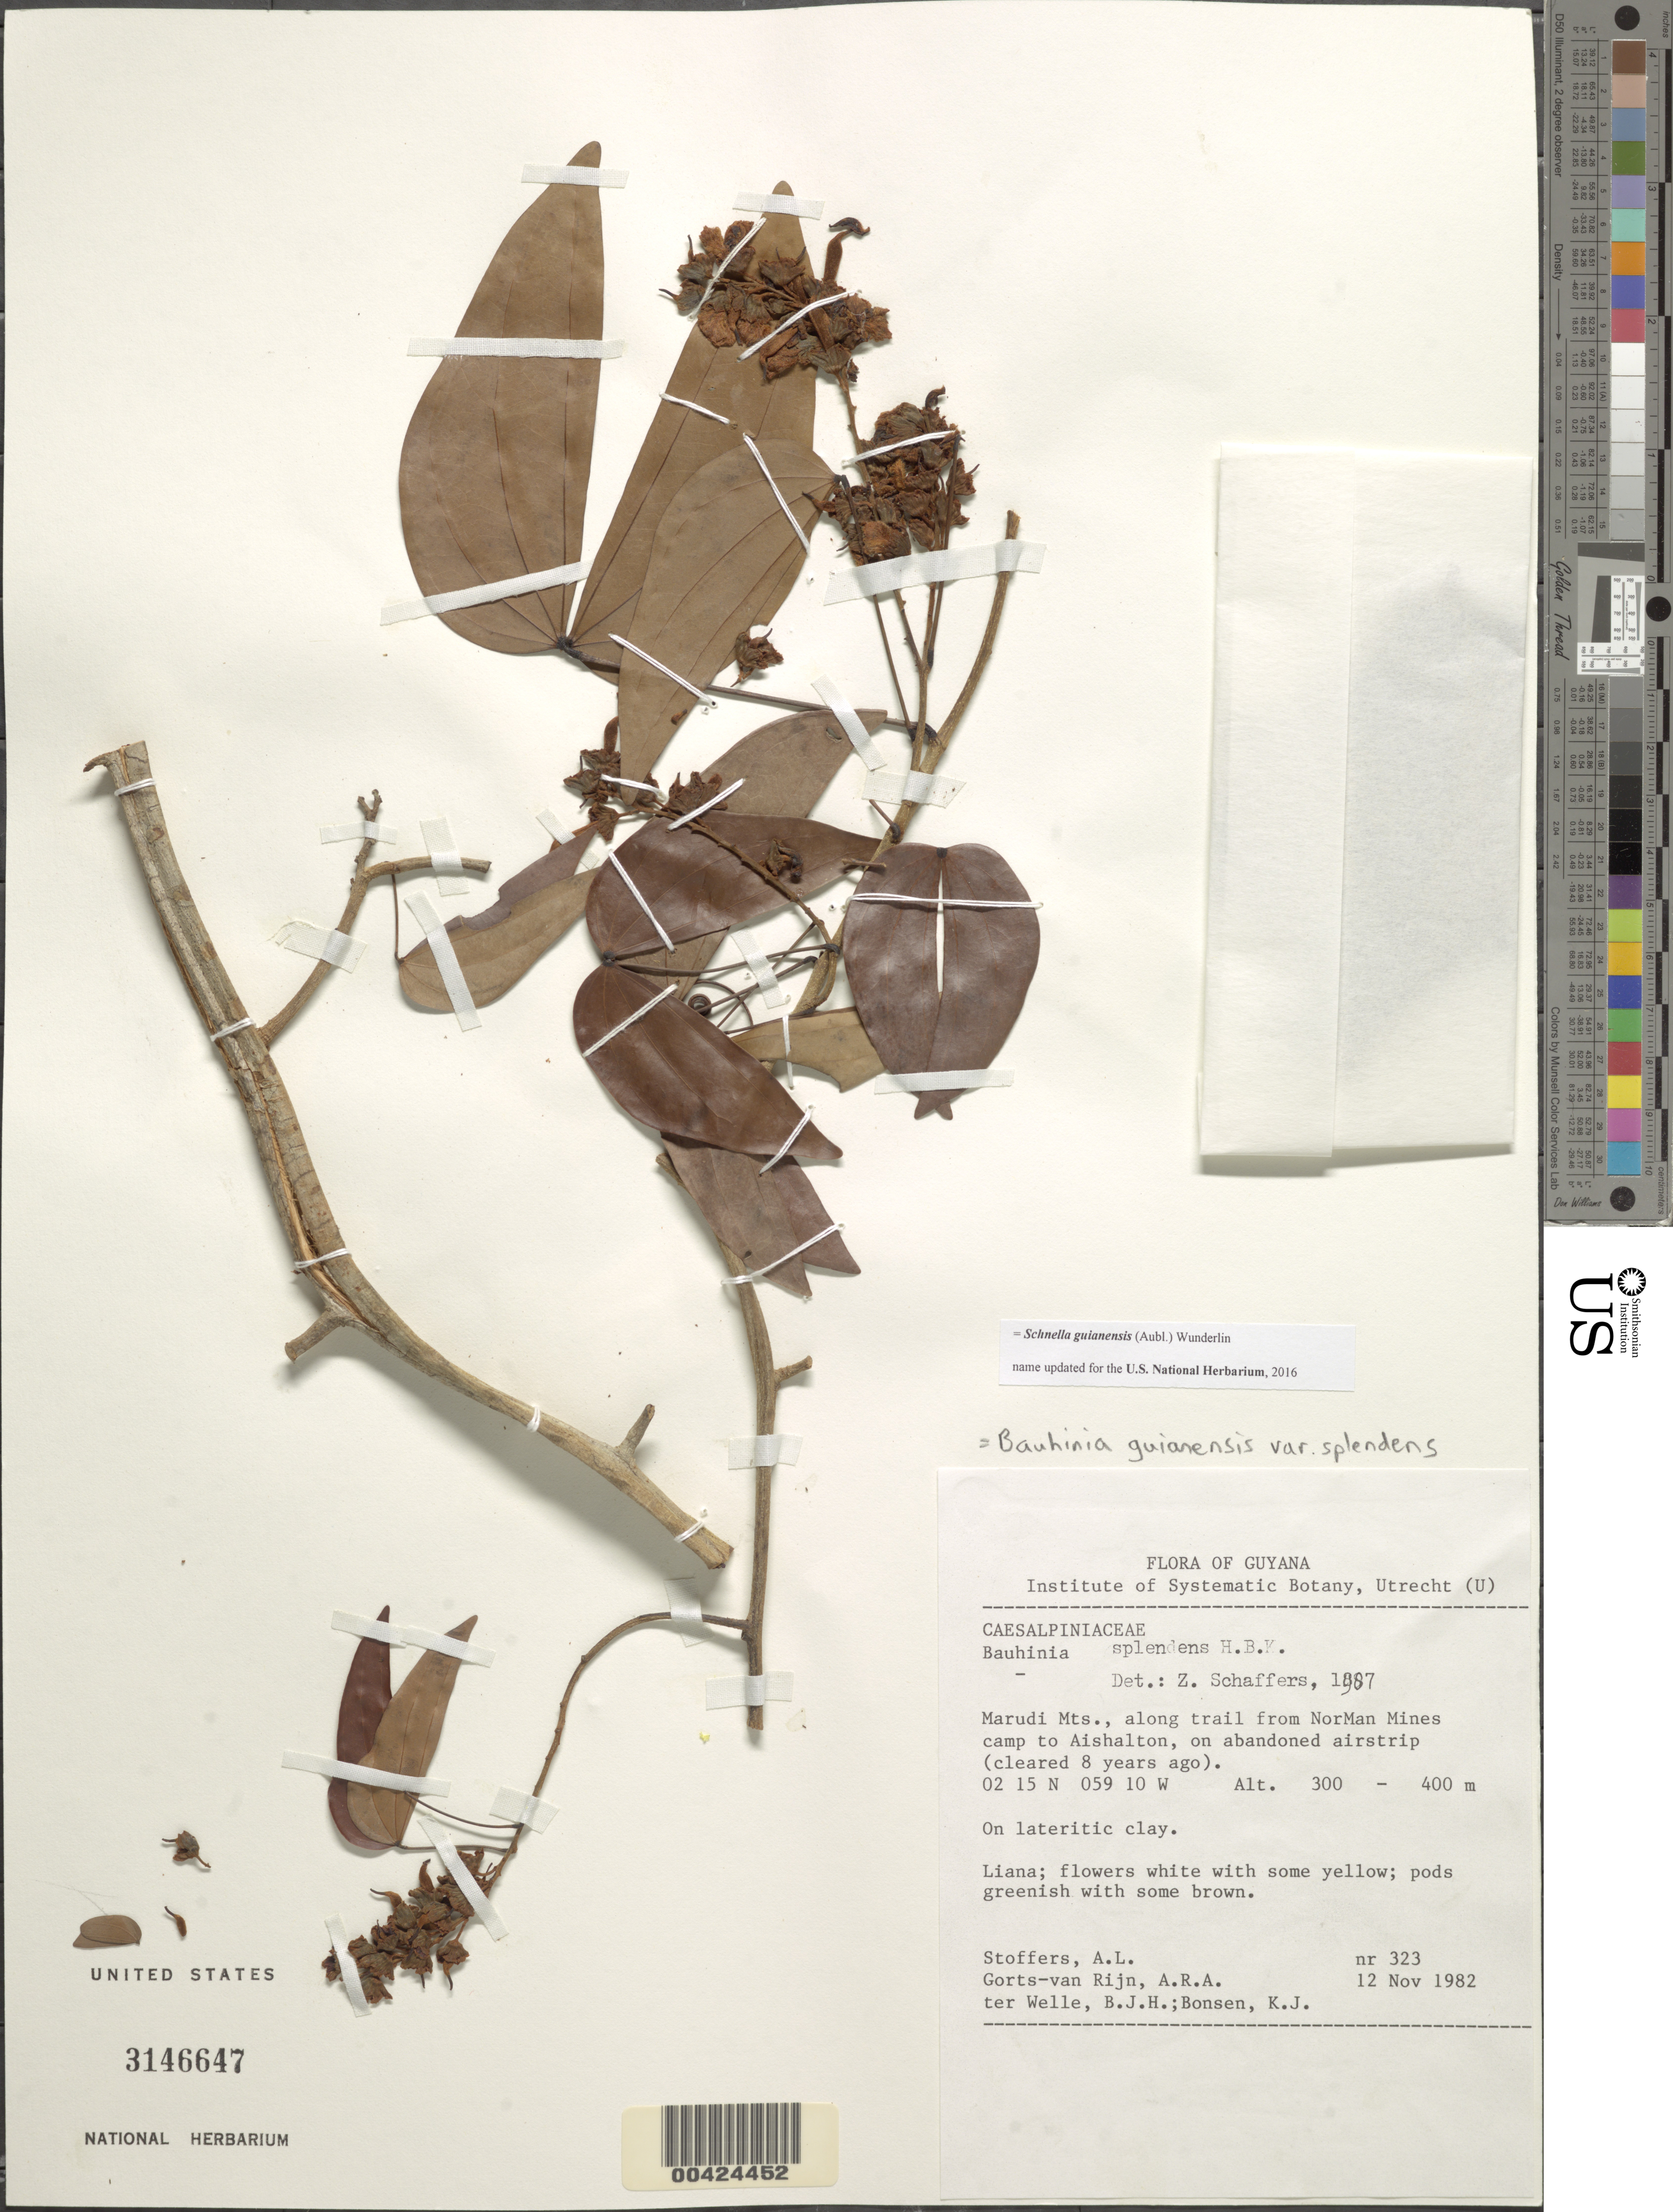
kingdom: Plantae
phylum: Tracheophyta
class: Magnoliopsida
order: Fabales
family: Fabaceae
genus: Schnella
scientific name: Schnella guianensis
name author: (Aubl.) Wunderlin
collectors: A. Stoffers, A. .R. A. Görts-van Rijn, B. Welle & K. Bonsen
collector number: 323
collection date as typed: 12 Nov 1982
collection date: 1982-11-12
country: Guyana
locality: Marudi mtns.; along trail from norman mines camp to aishalton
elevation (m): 300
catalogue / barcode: US 3146647